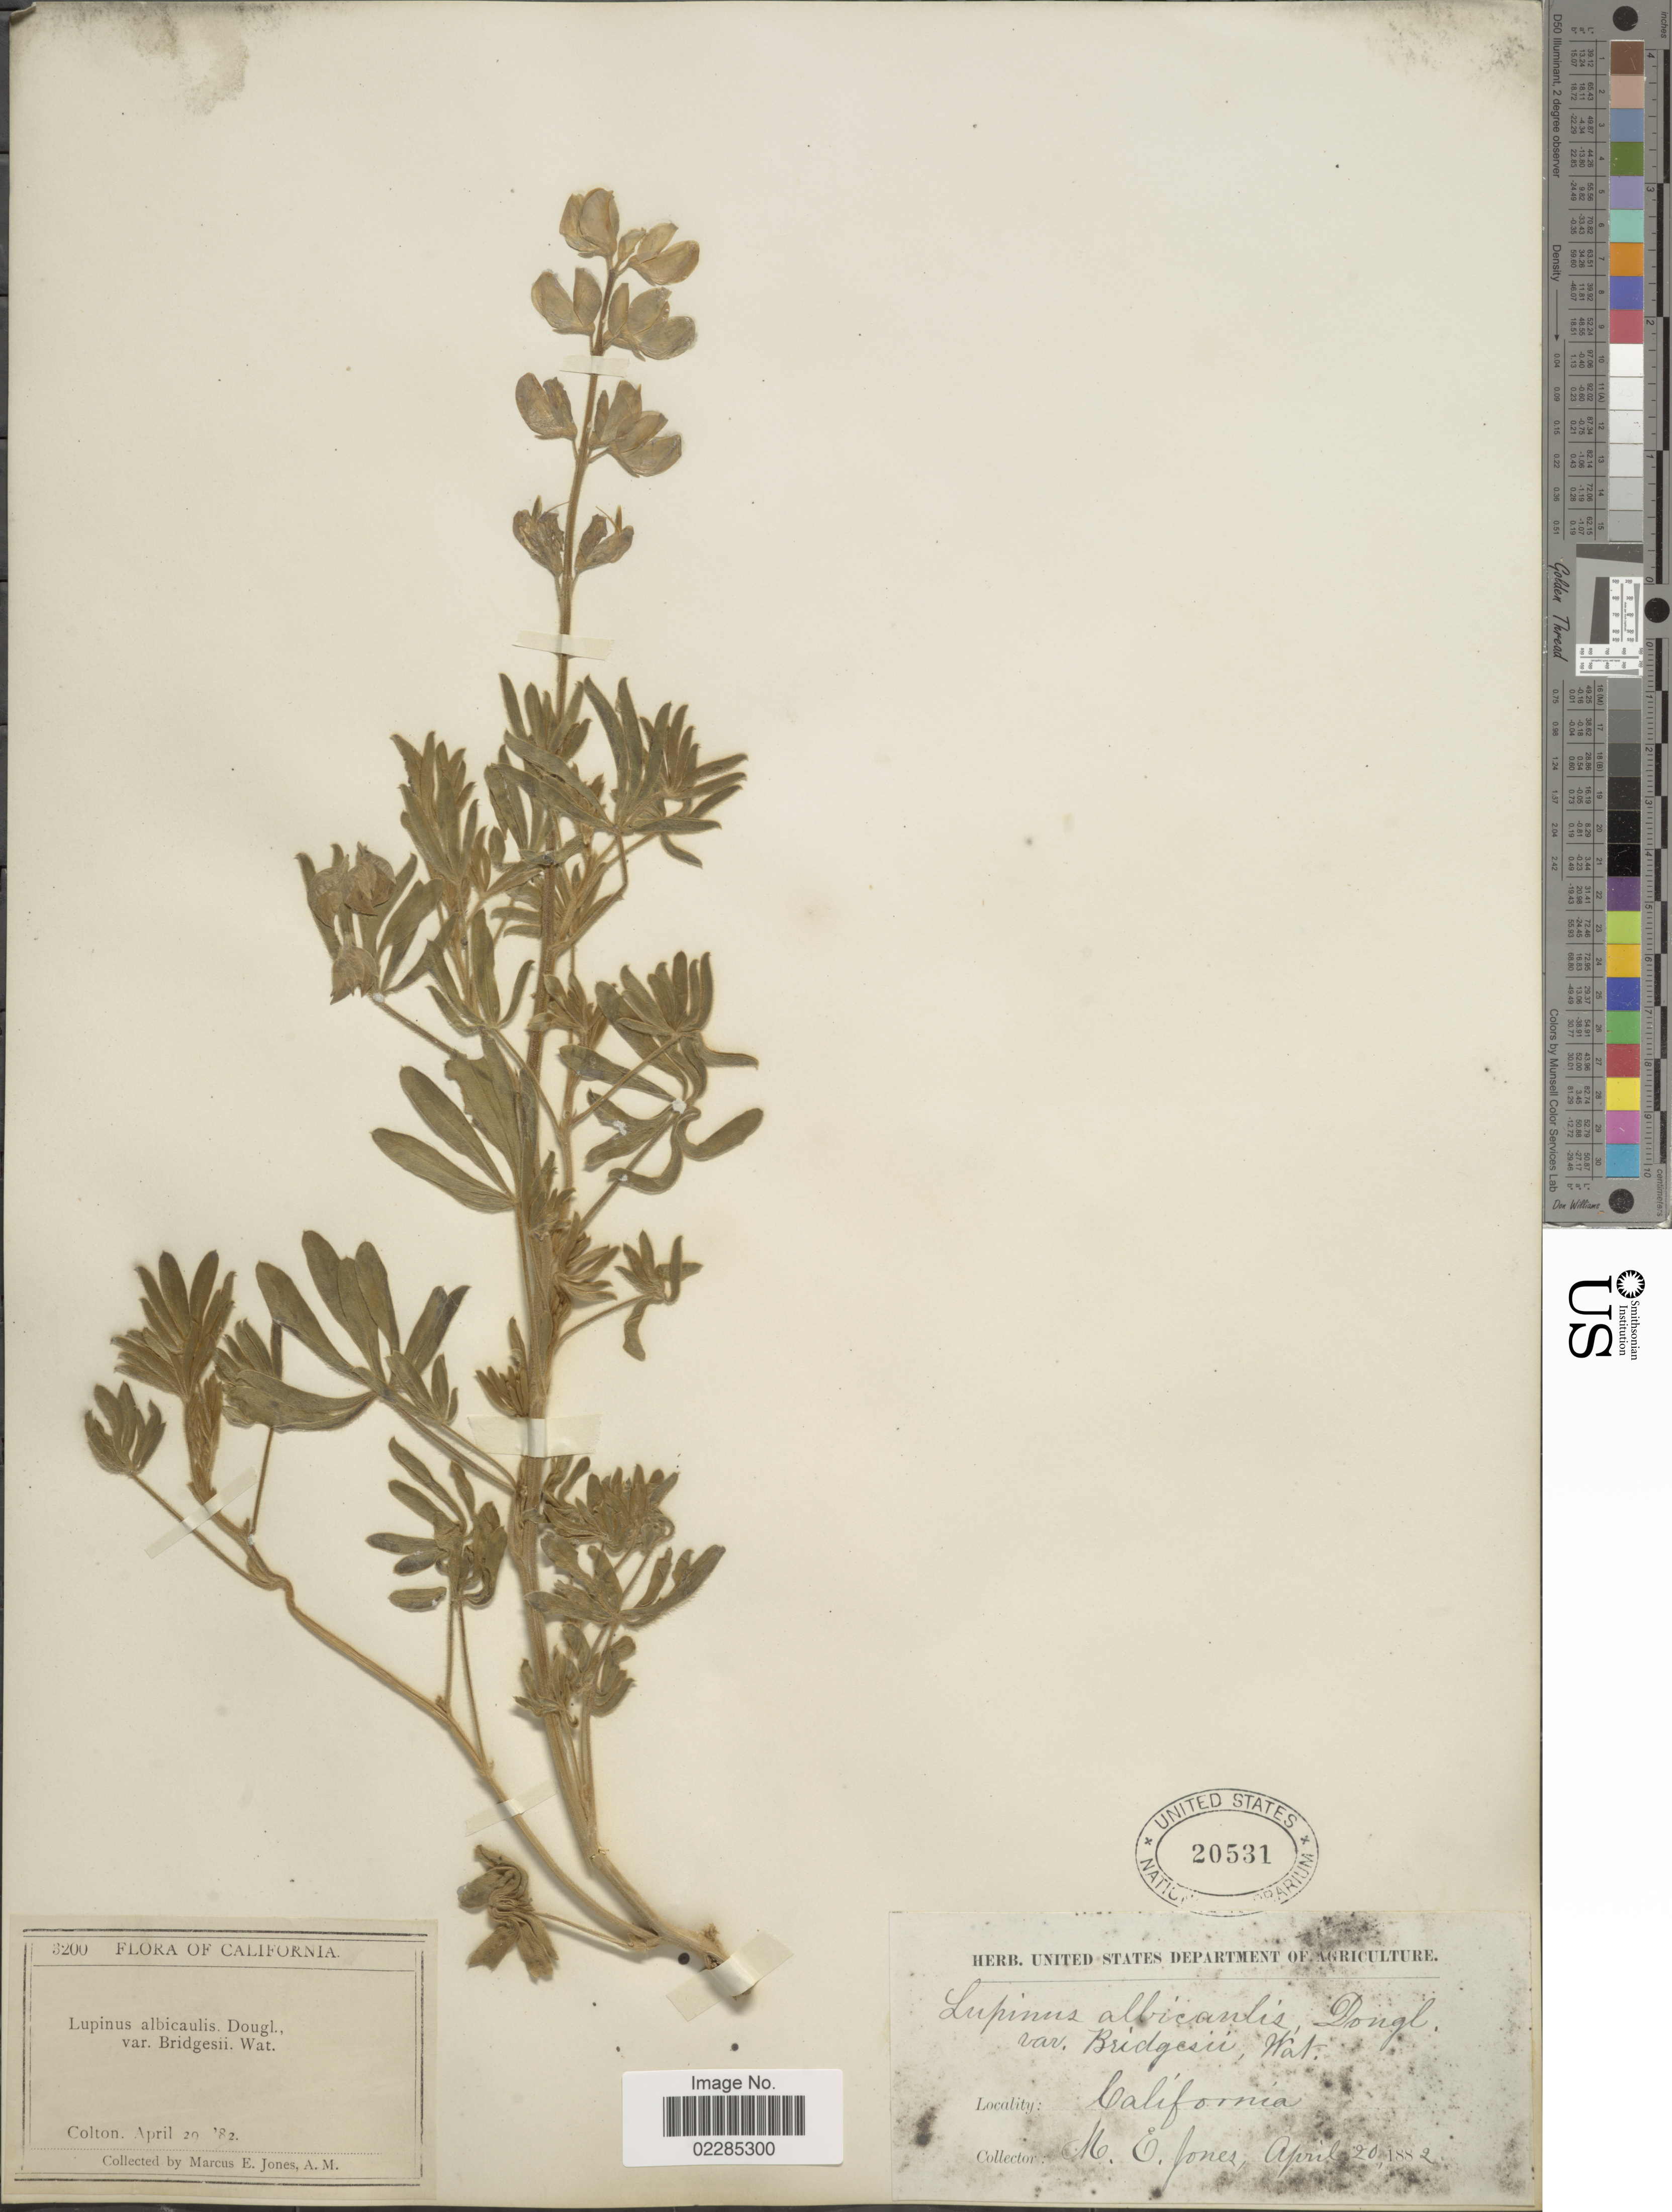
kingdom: Plantae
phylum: Tracheophyta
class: Magnoliopsida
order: Fabales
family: Fabaceae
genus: Lupinus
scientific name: Lupinus formosus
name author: Greene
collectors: M. E. Jones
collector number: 3200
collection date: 1882-04-20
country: United States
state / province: California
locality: Colton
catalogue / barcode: US 20531